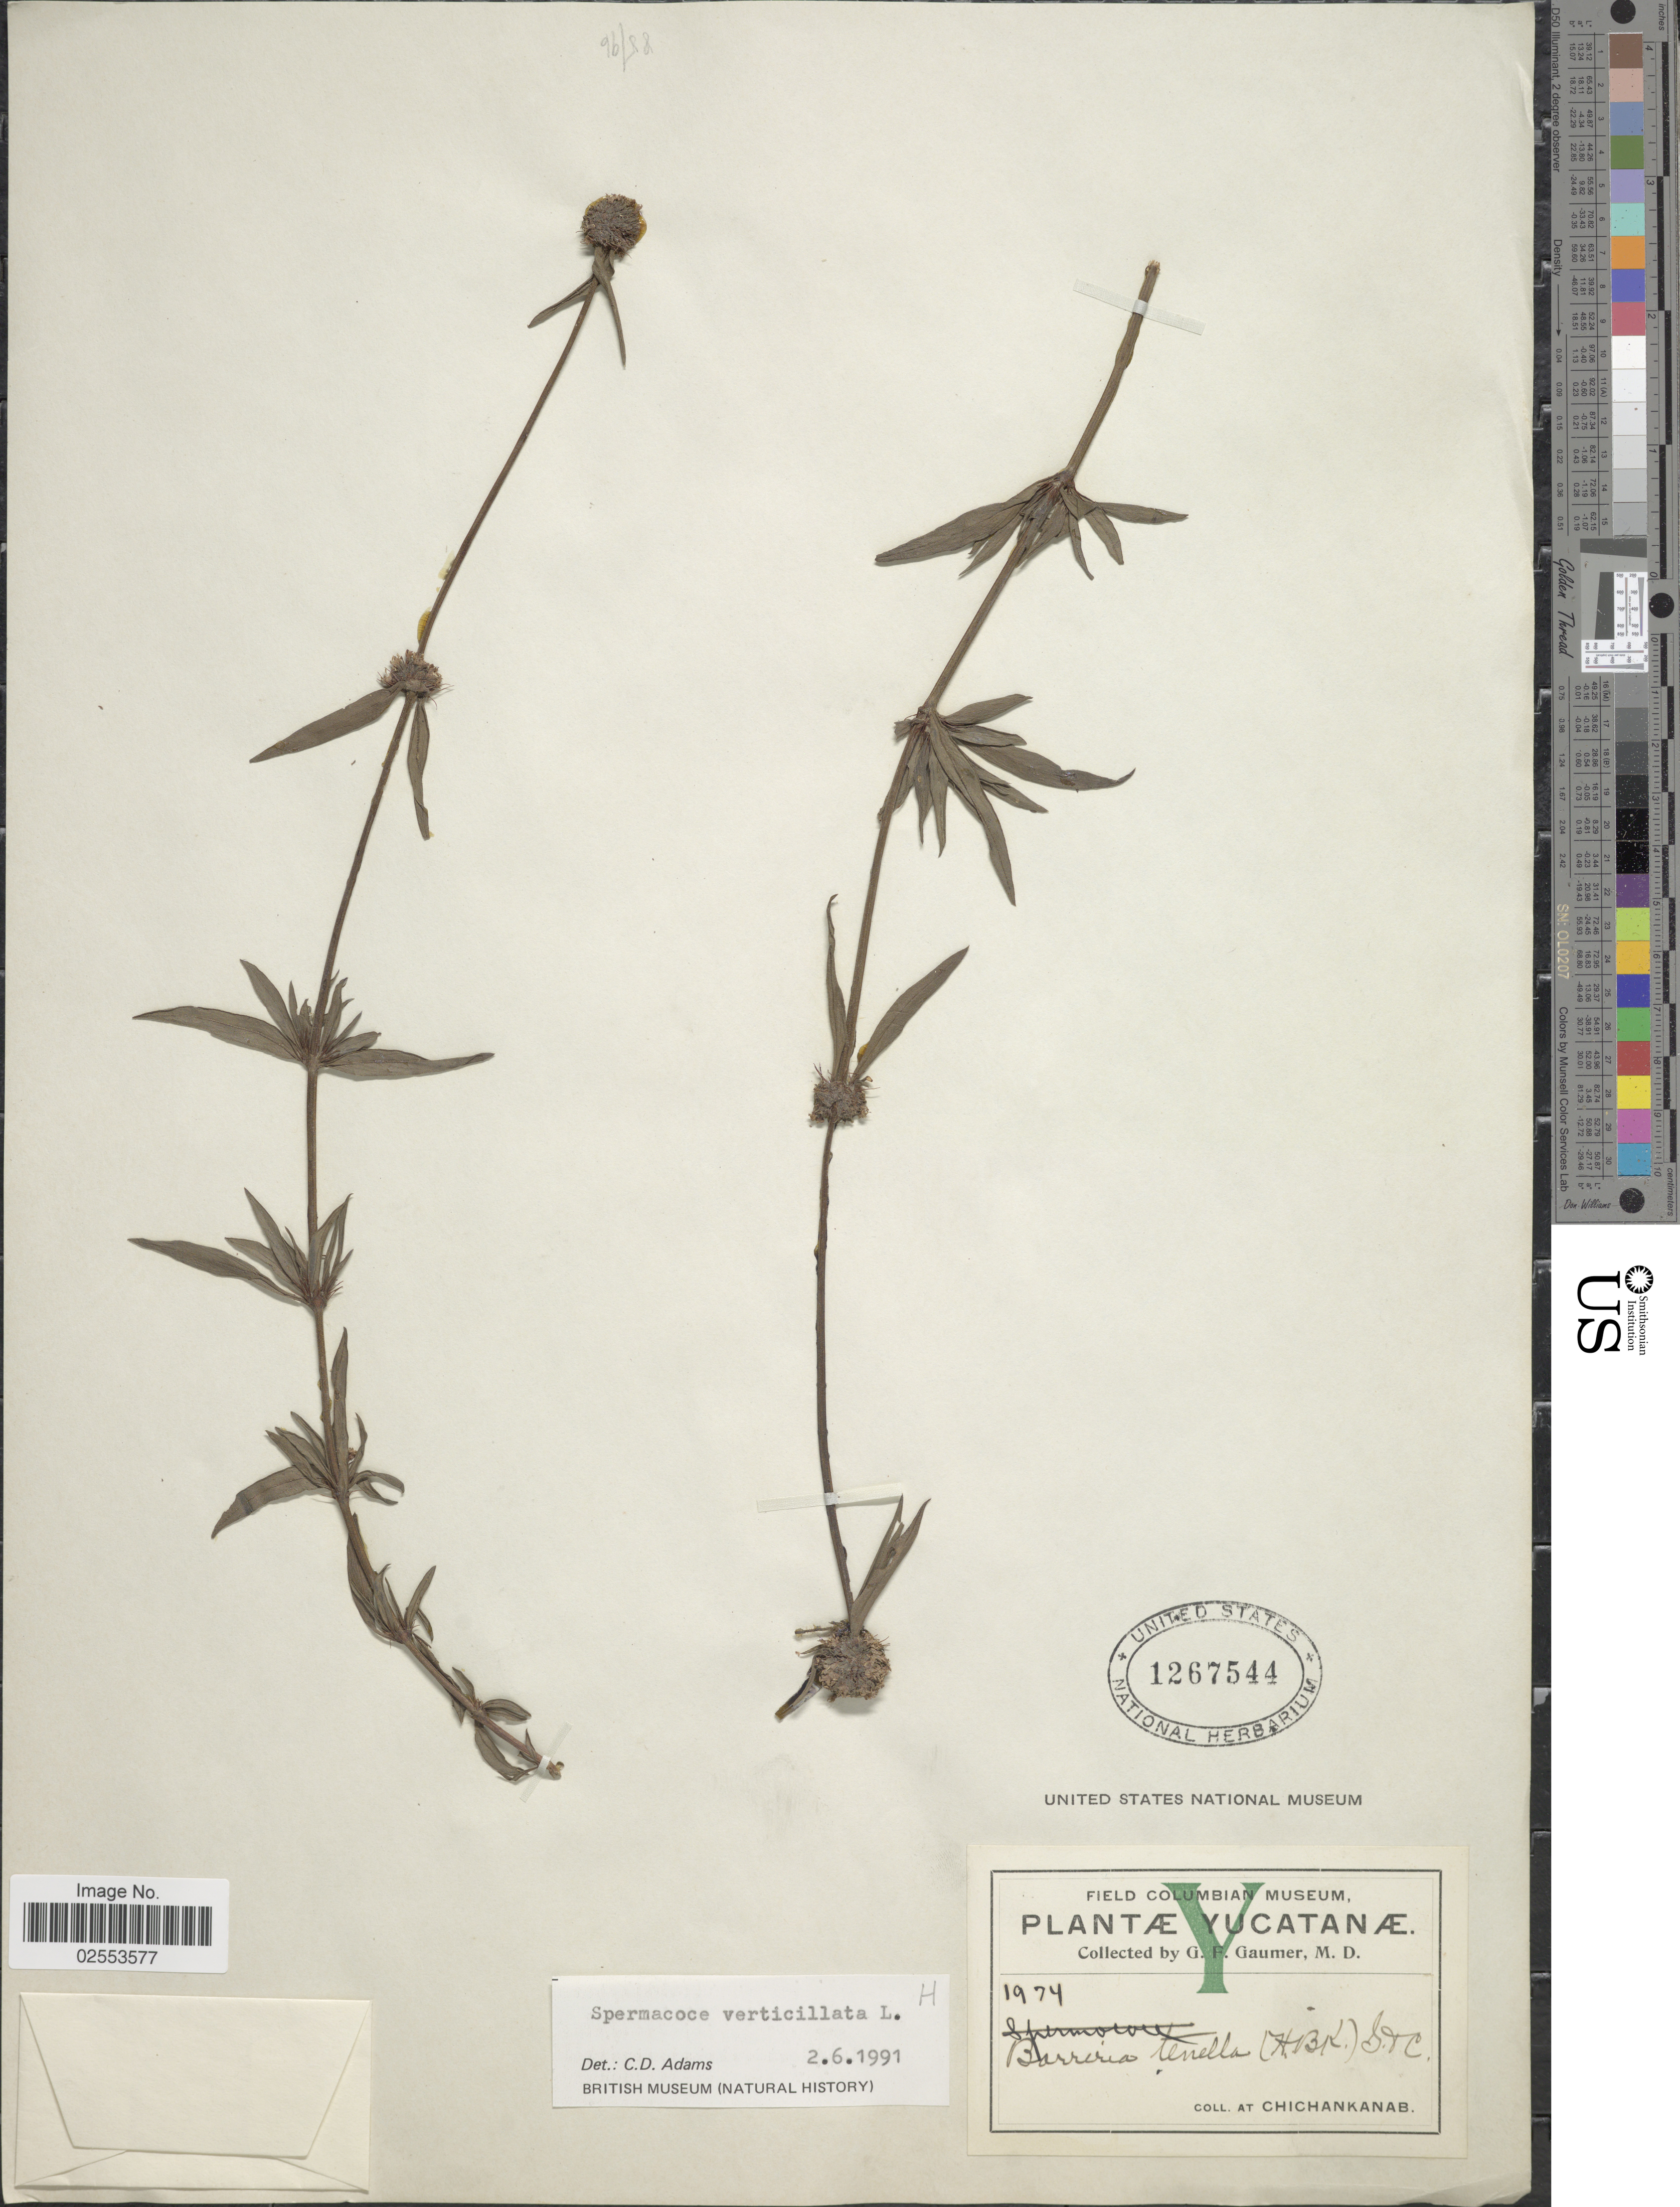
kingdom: Plantae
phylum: Tracheophyta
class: Magnoliopsida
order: Gentianales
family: Rubiaceae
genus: Spermacoce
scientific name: Spermacoce verticillata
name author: L.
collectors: G. F. Gaumer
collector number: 1974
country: Mexico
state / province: Yucatán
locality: Chichankanab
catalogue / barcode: US 1267544